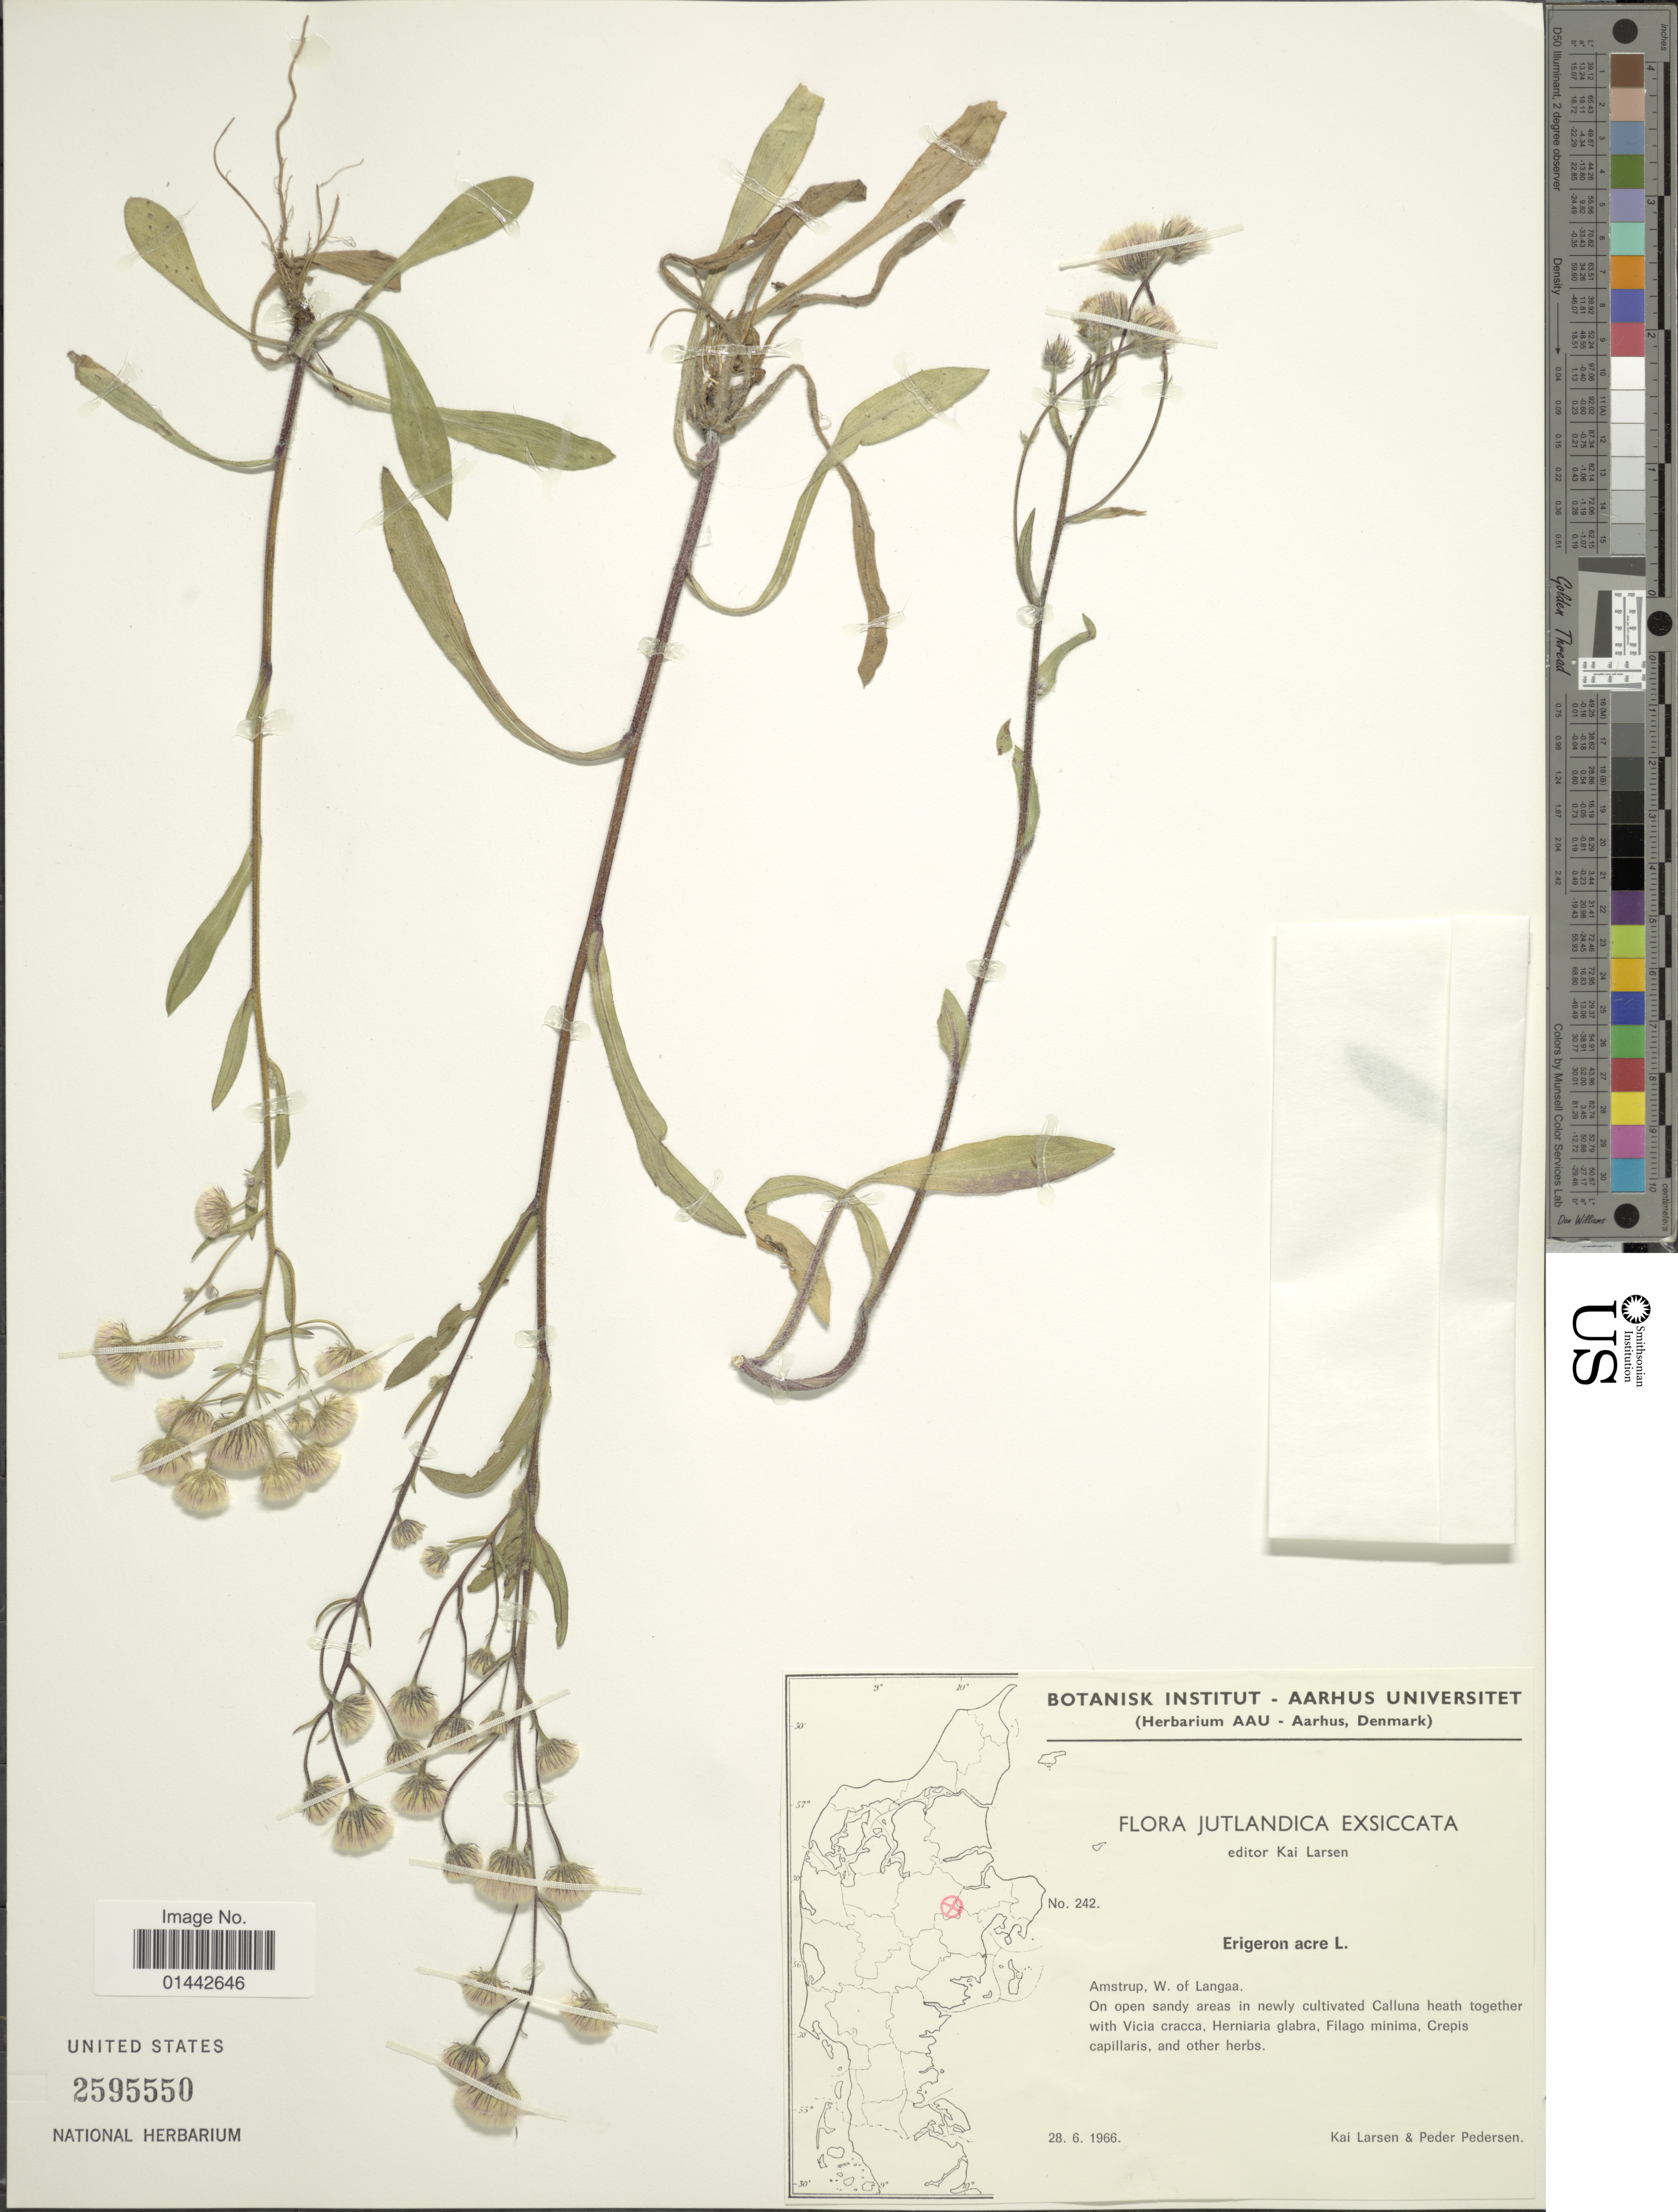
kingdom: Plantae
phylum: Tracheophyta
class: Magnoliopsida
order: Asterales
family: Asteraceae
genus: Erigeron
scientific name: Erigeron acris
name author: L.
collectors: K. Larsen & P. Pedersen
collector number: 242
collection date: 1966-06-28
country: Denmark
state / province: Midtjylland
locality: Jutlandica, Amstrup, W. of Langgaa, on open sandy areas in newly cultivated Calluna heath.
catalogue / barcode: US 2595550